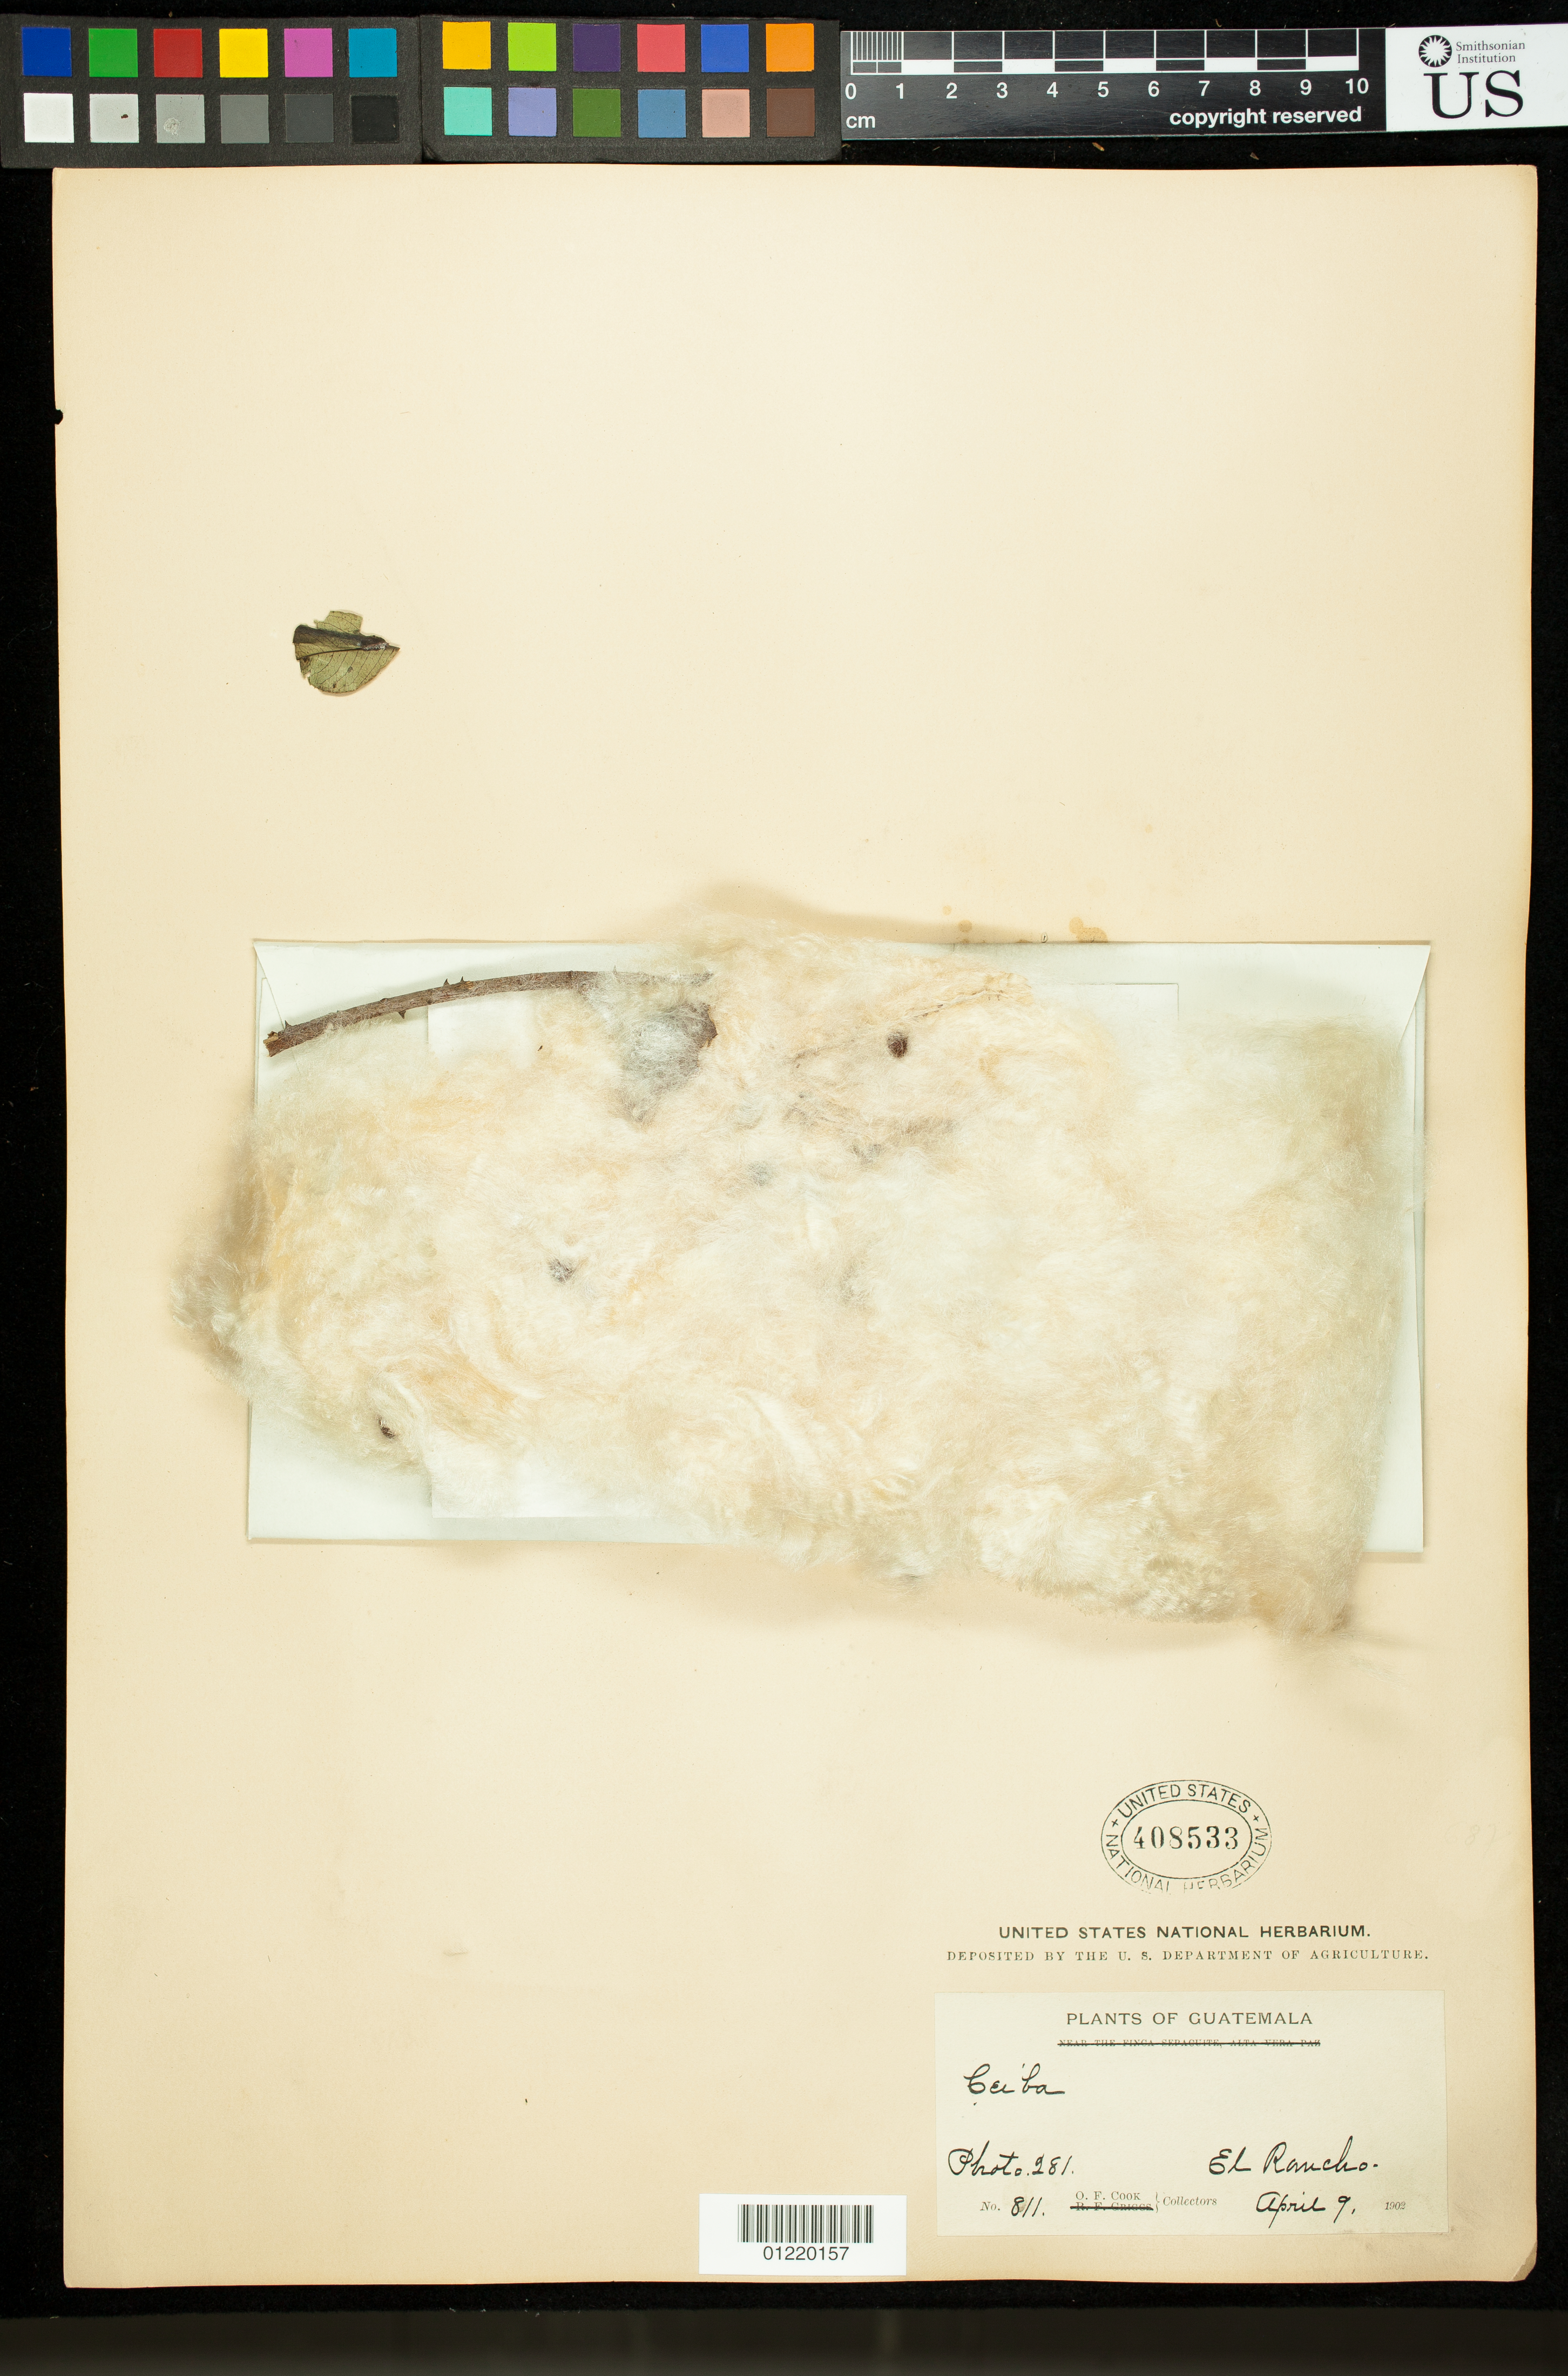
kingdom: Plantae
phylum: Tracheophyta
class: Magnoliopsida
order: Malvales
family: Malvaceae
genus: Ceiba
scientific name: Ceiba sp.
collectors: O. F. Cook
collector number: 811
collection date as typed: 4/9/1902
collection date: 1902-04-09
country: Guatemala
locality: El Rancho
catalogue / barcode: US 408533